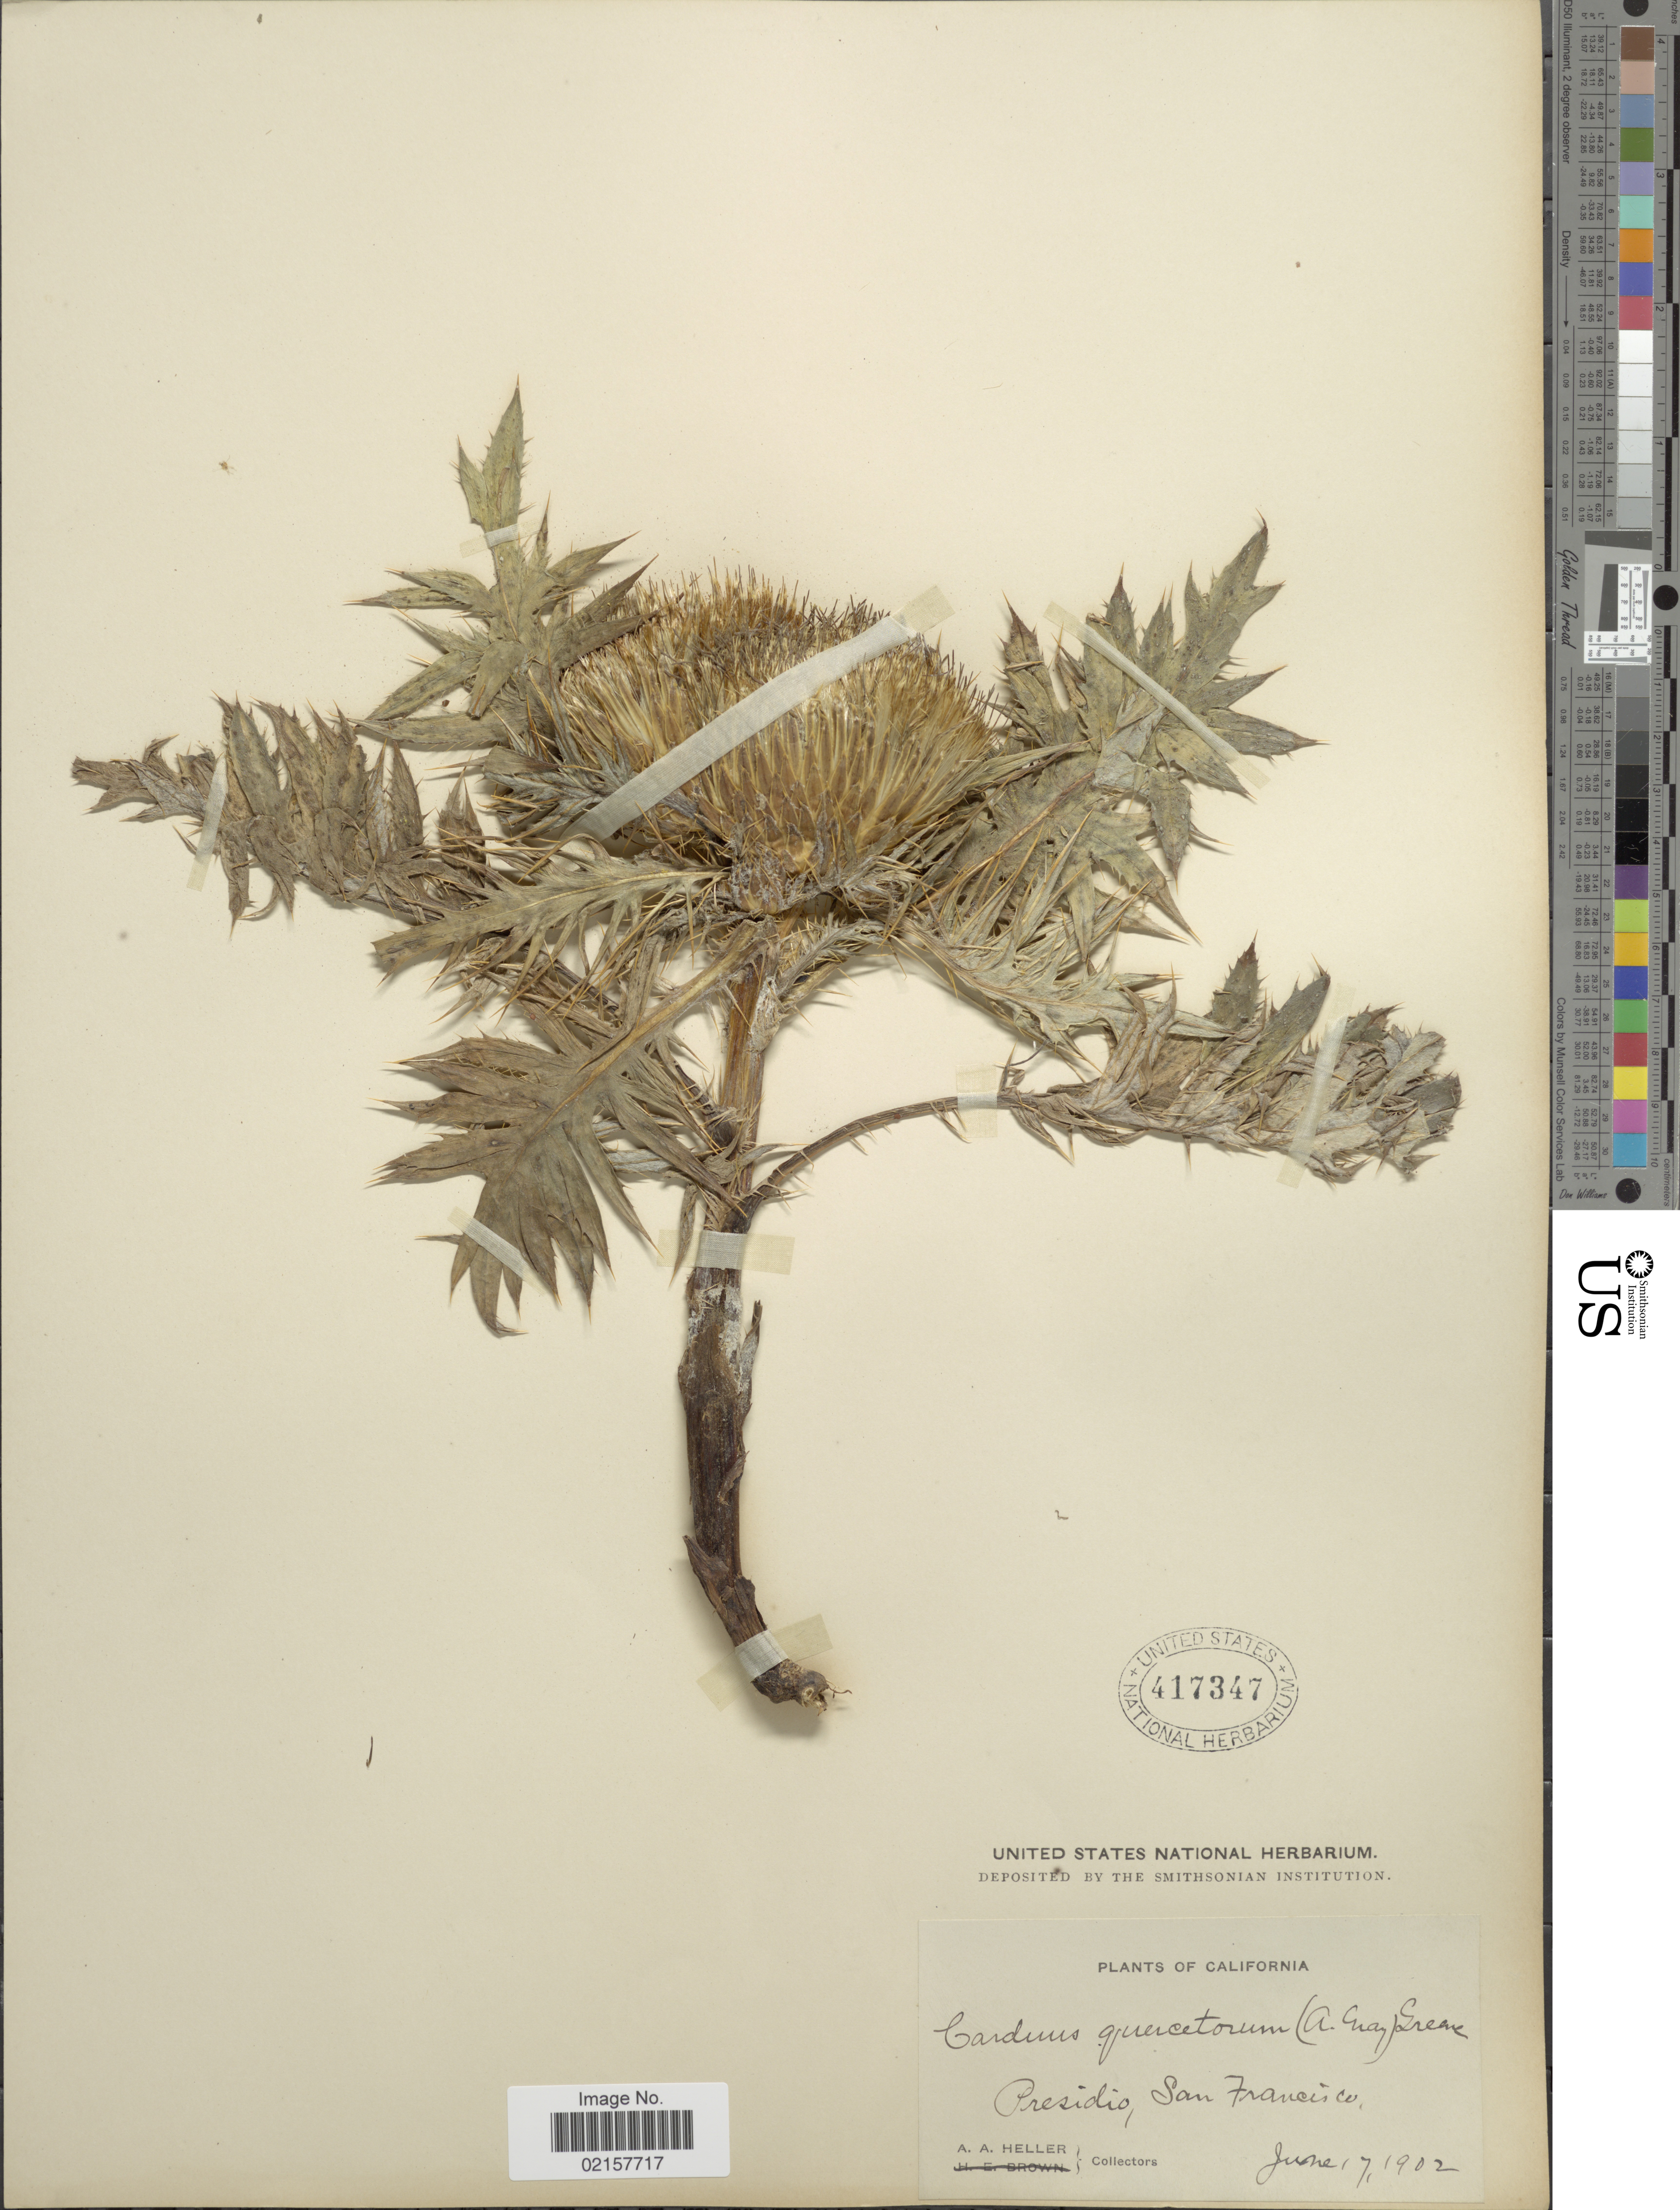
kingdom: Plantae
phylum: Tracheophyta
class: Magnoliopsida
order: Asterales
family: Asteraceae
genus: Cirsium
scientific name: Cirsium quercetorum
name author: (A. Gray) Jeps.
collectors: A. A. Heller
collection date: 1902-06-17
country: United States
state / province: California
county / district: San Francisco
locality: Presidio, San Francisco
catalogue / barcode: US 417347